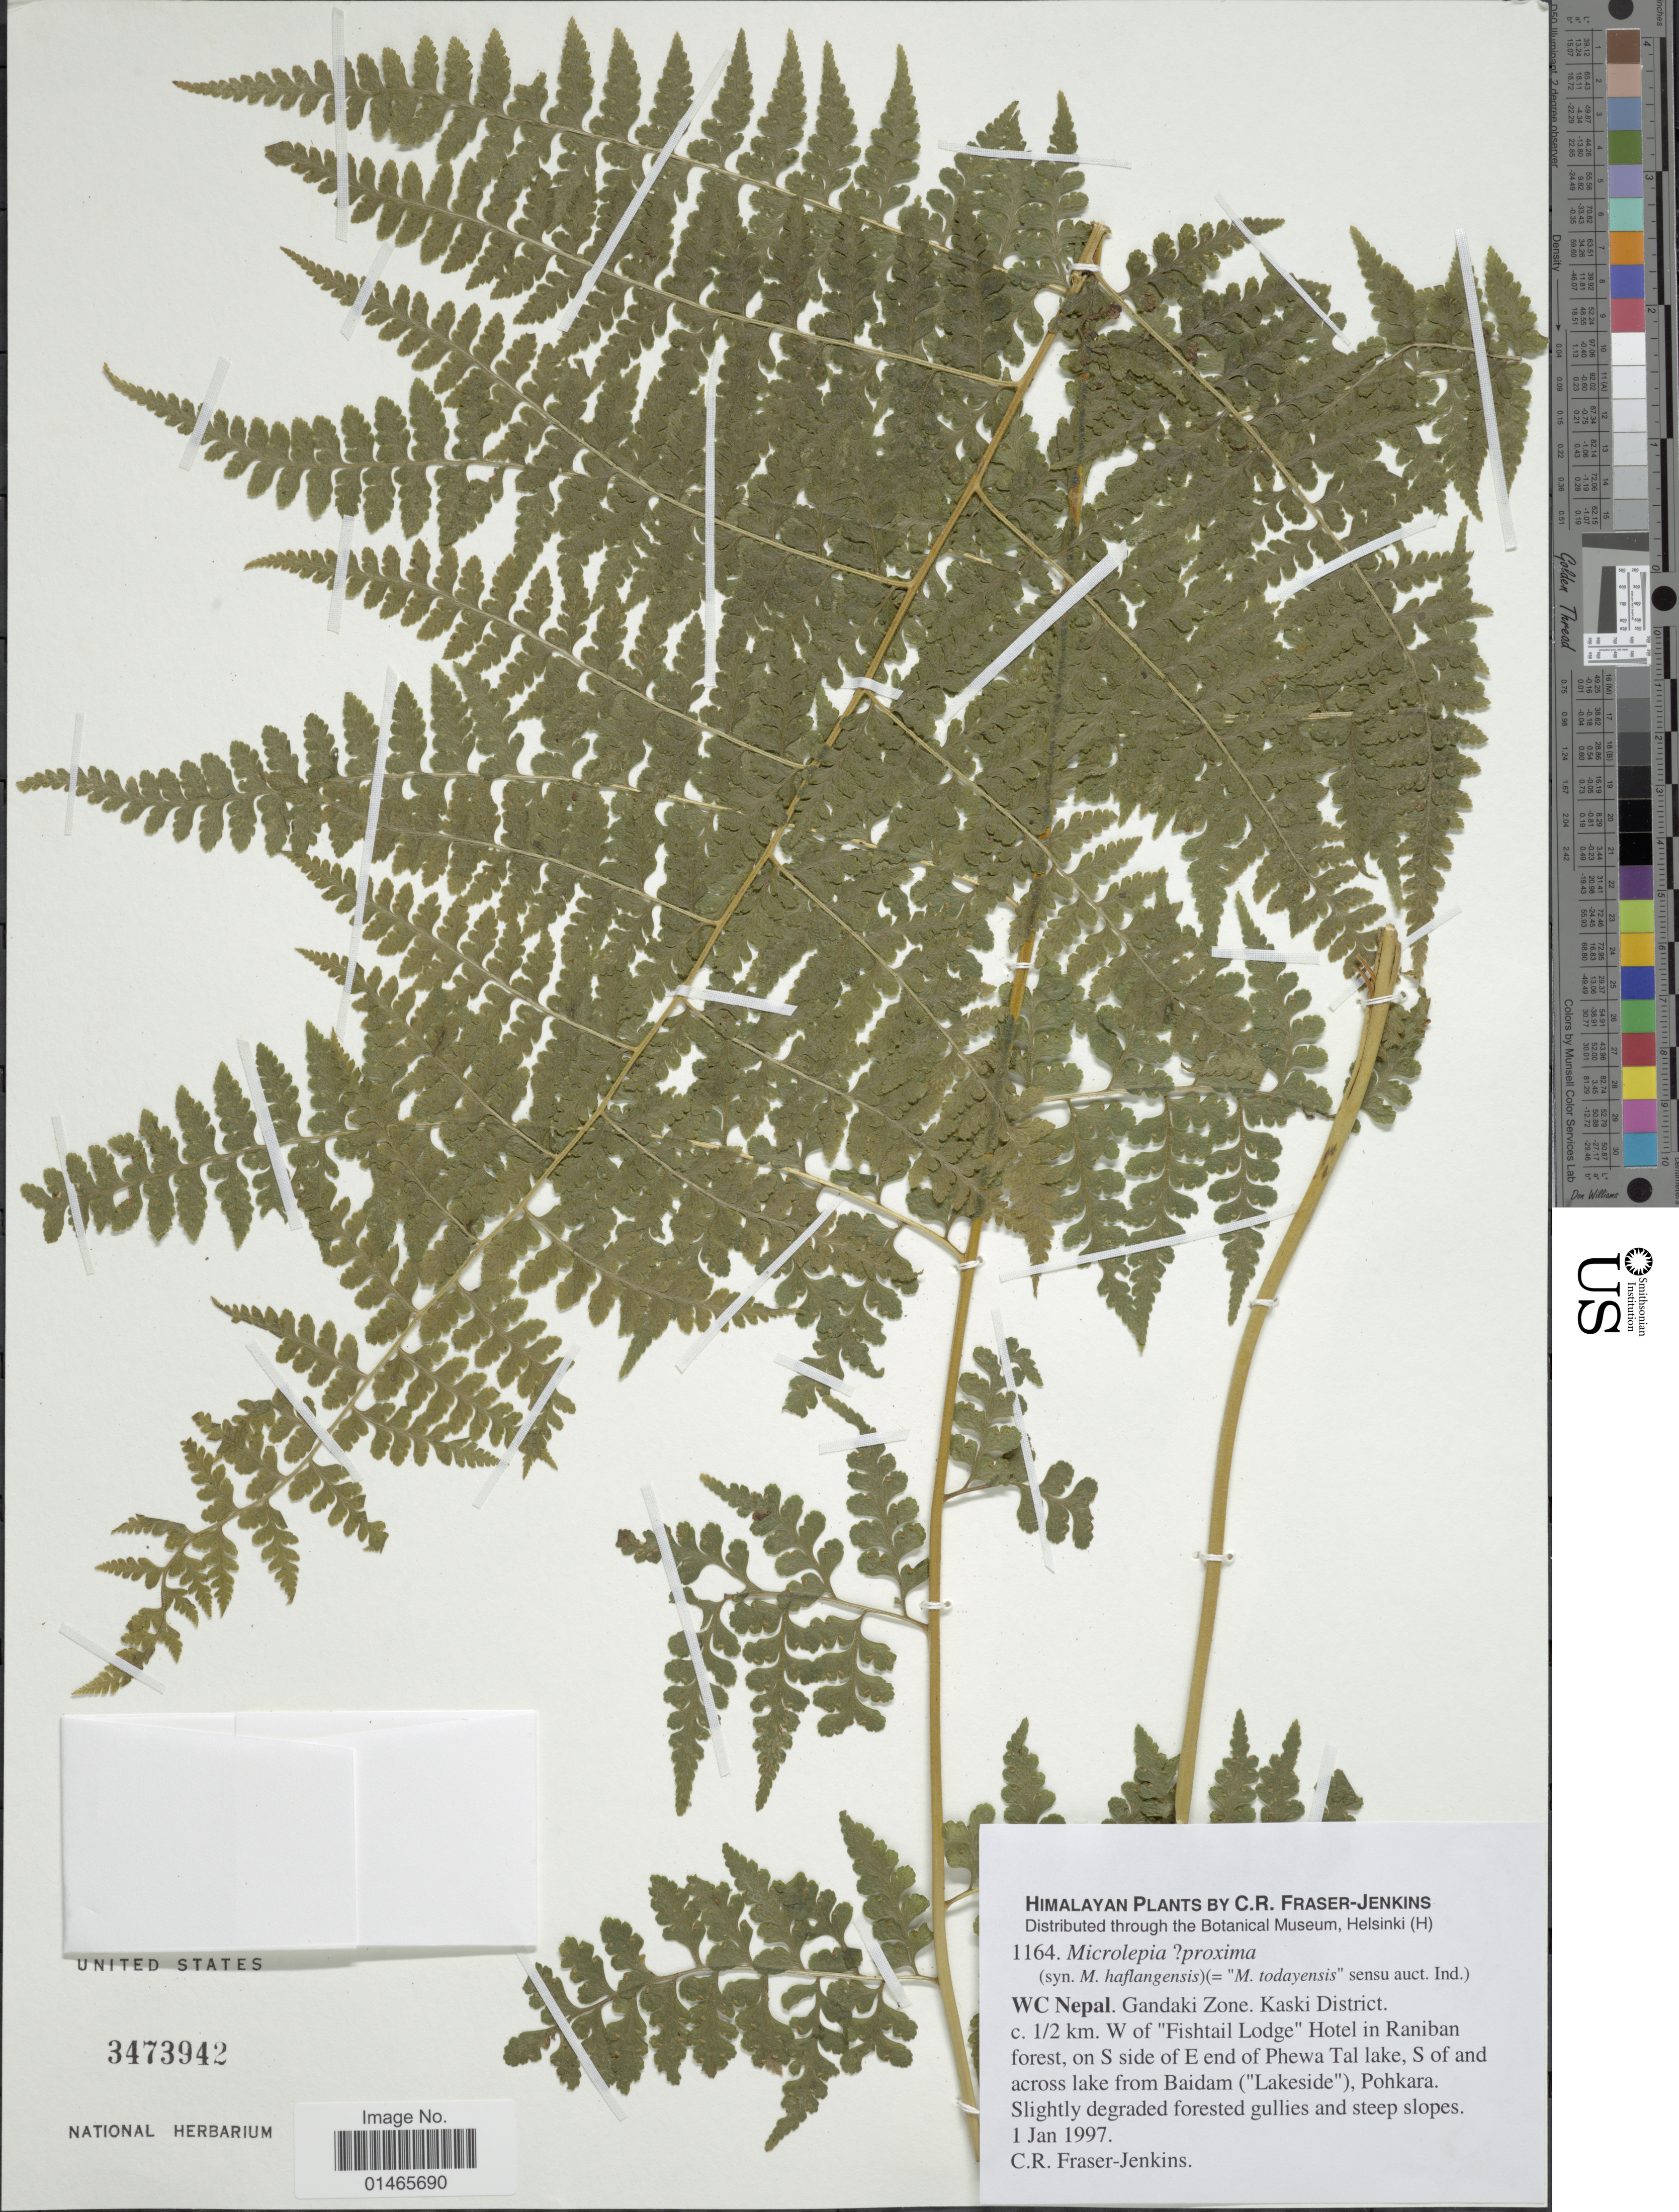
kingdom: Plantae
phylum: Tracheophyta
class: Polypodiopsida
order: Polypodiales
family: Dennstaedtiaceae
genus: Microlepia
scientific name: Microlepia proxima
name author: (Blume) C. Presl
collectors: C. R. Fraser-Jenkins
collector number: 1164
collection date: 1997-01-01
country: Nepal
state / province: Gandaki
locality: WC Nepal, Gandaki Zone, Kaski District, c. 1/2 km. W of "Fishtail Lodge" Hotel in Raniban forest, on S side of E end of Phewa Tal lake, S of and across lake from Baidam ("Lakeside"), Pohkara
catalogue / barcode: US 3473942